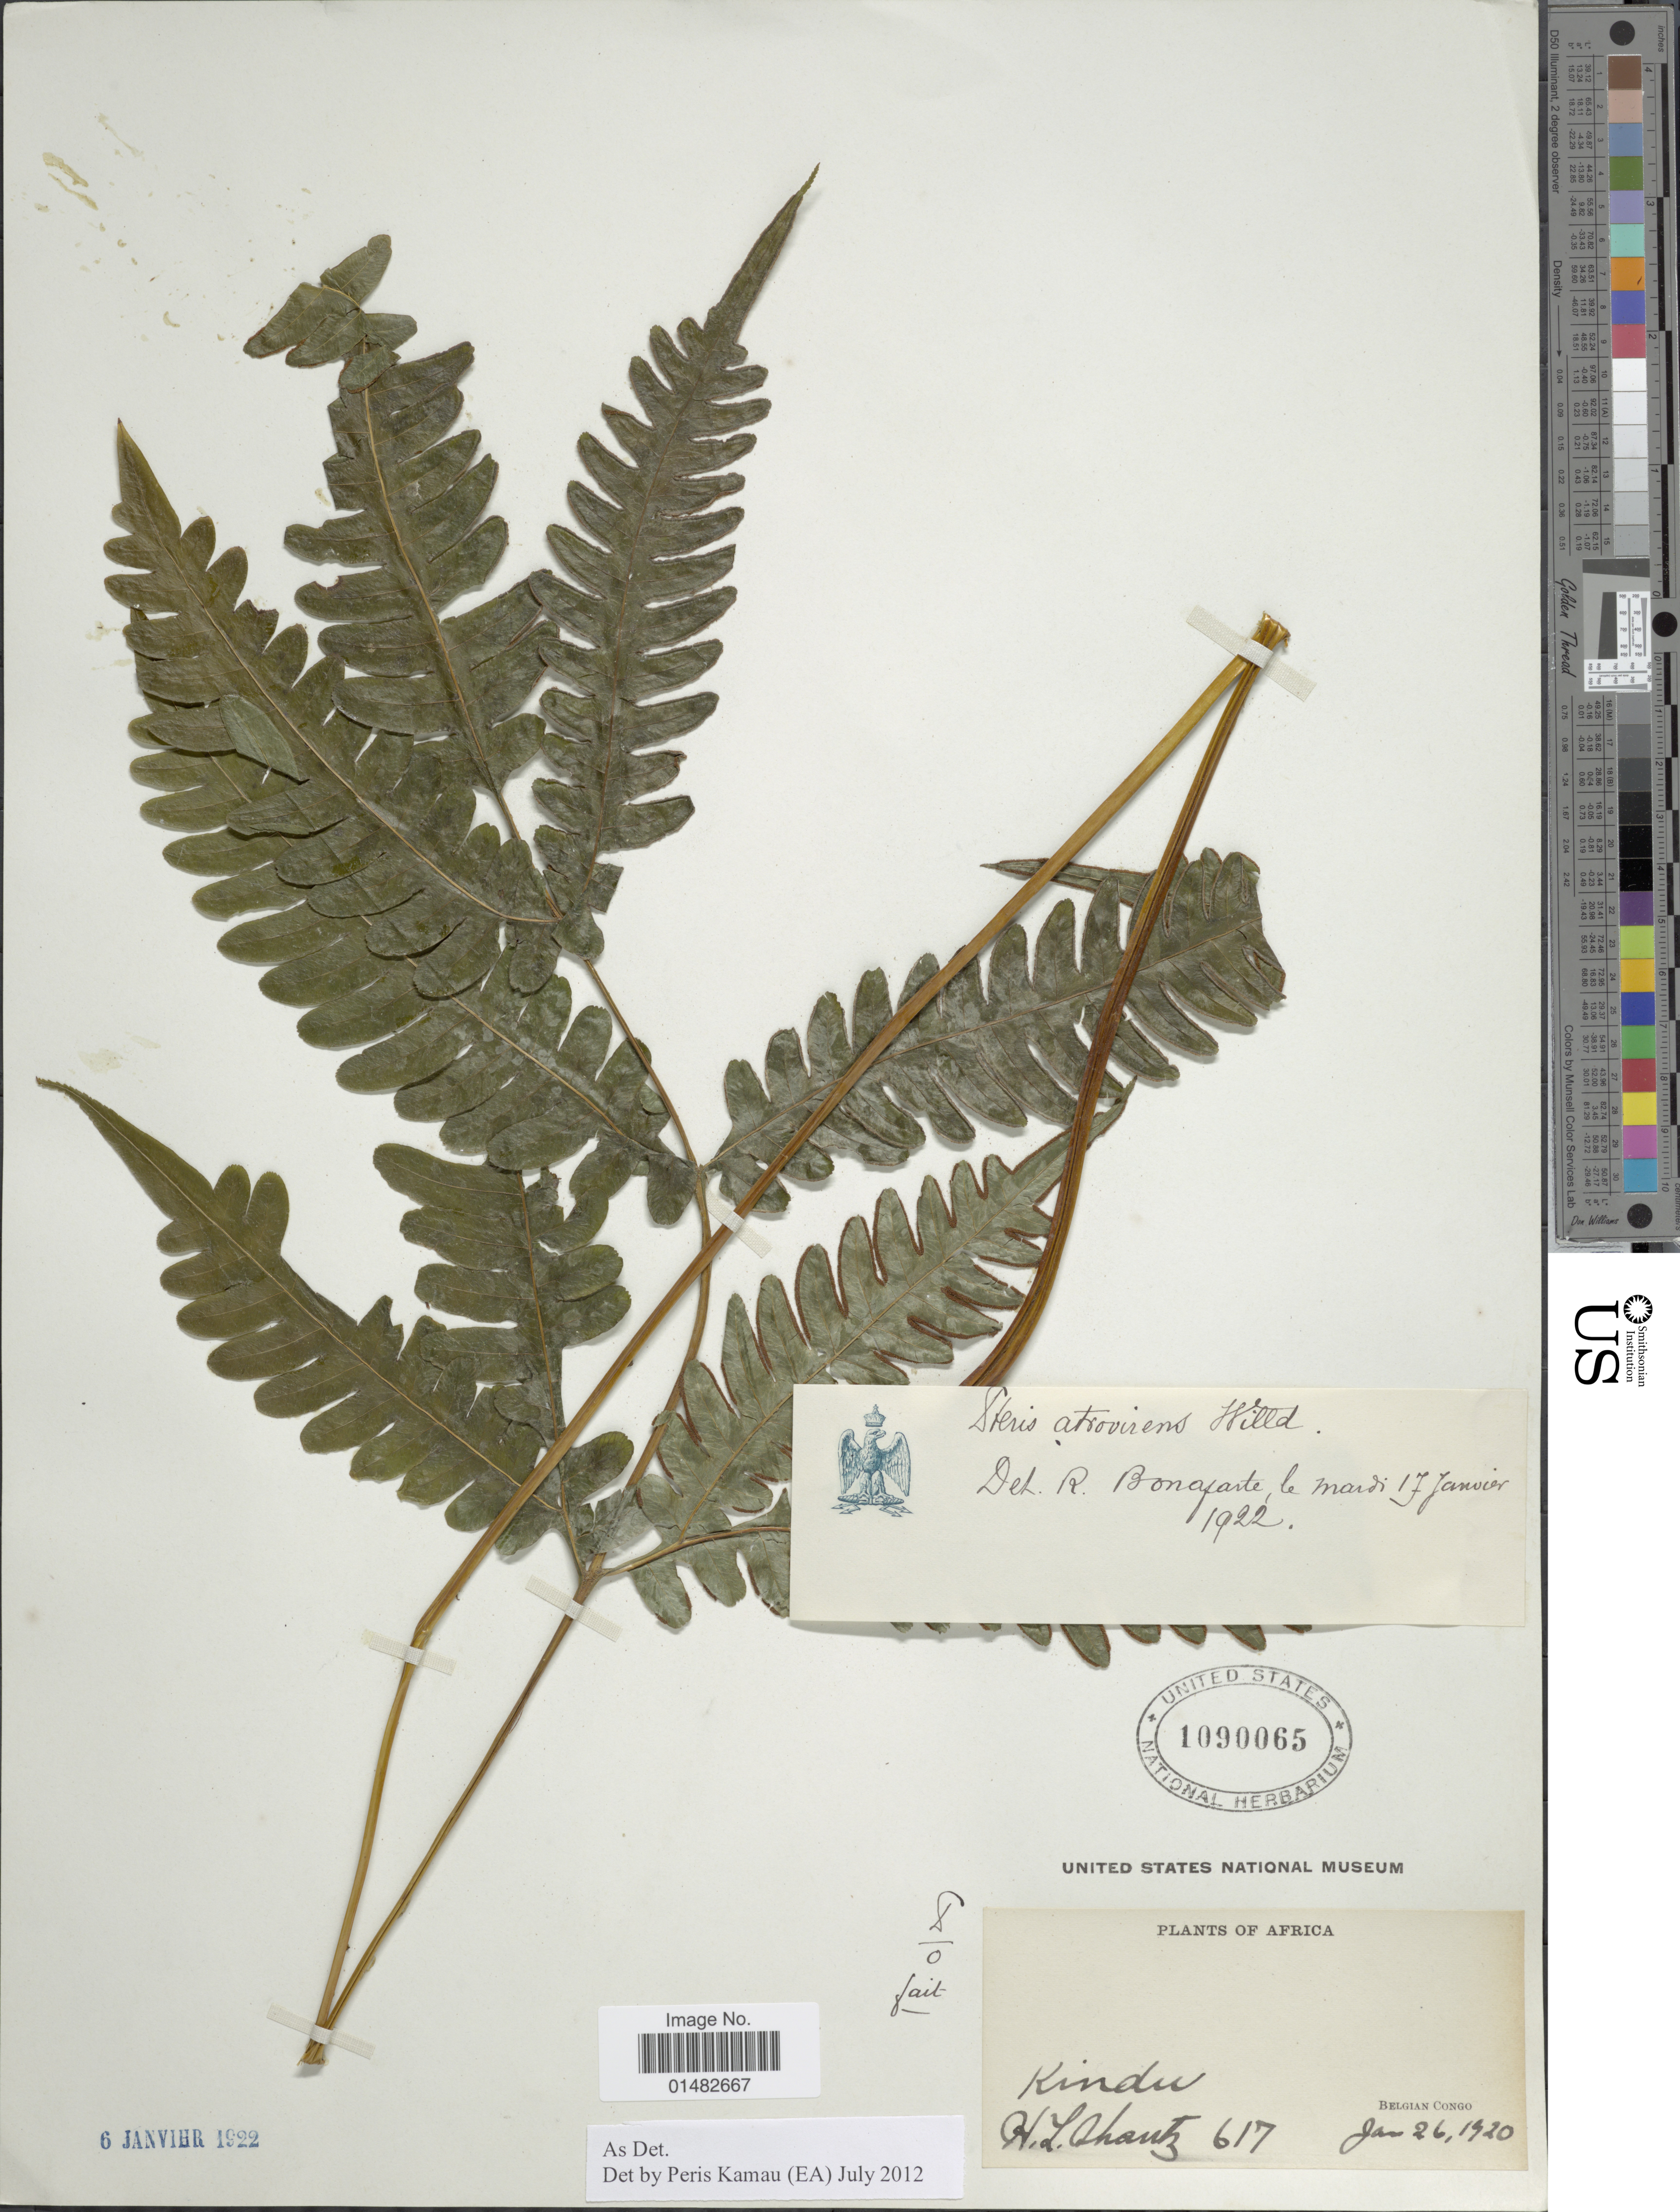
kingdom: Plantae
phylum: Tracheophyta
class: Polypodiopsida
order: Polypodiales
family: Pteridaceae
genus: Pteris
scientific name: Pteris atrovirens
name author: Willd.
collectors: H. Shautz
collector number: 617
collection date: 1920-01-26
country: Congo, Democratic Republic of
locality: Kindu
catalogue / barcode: US 1090065